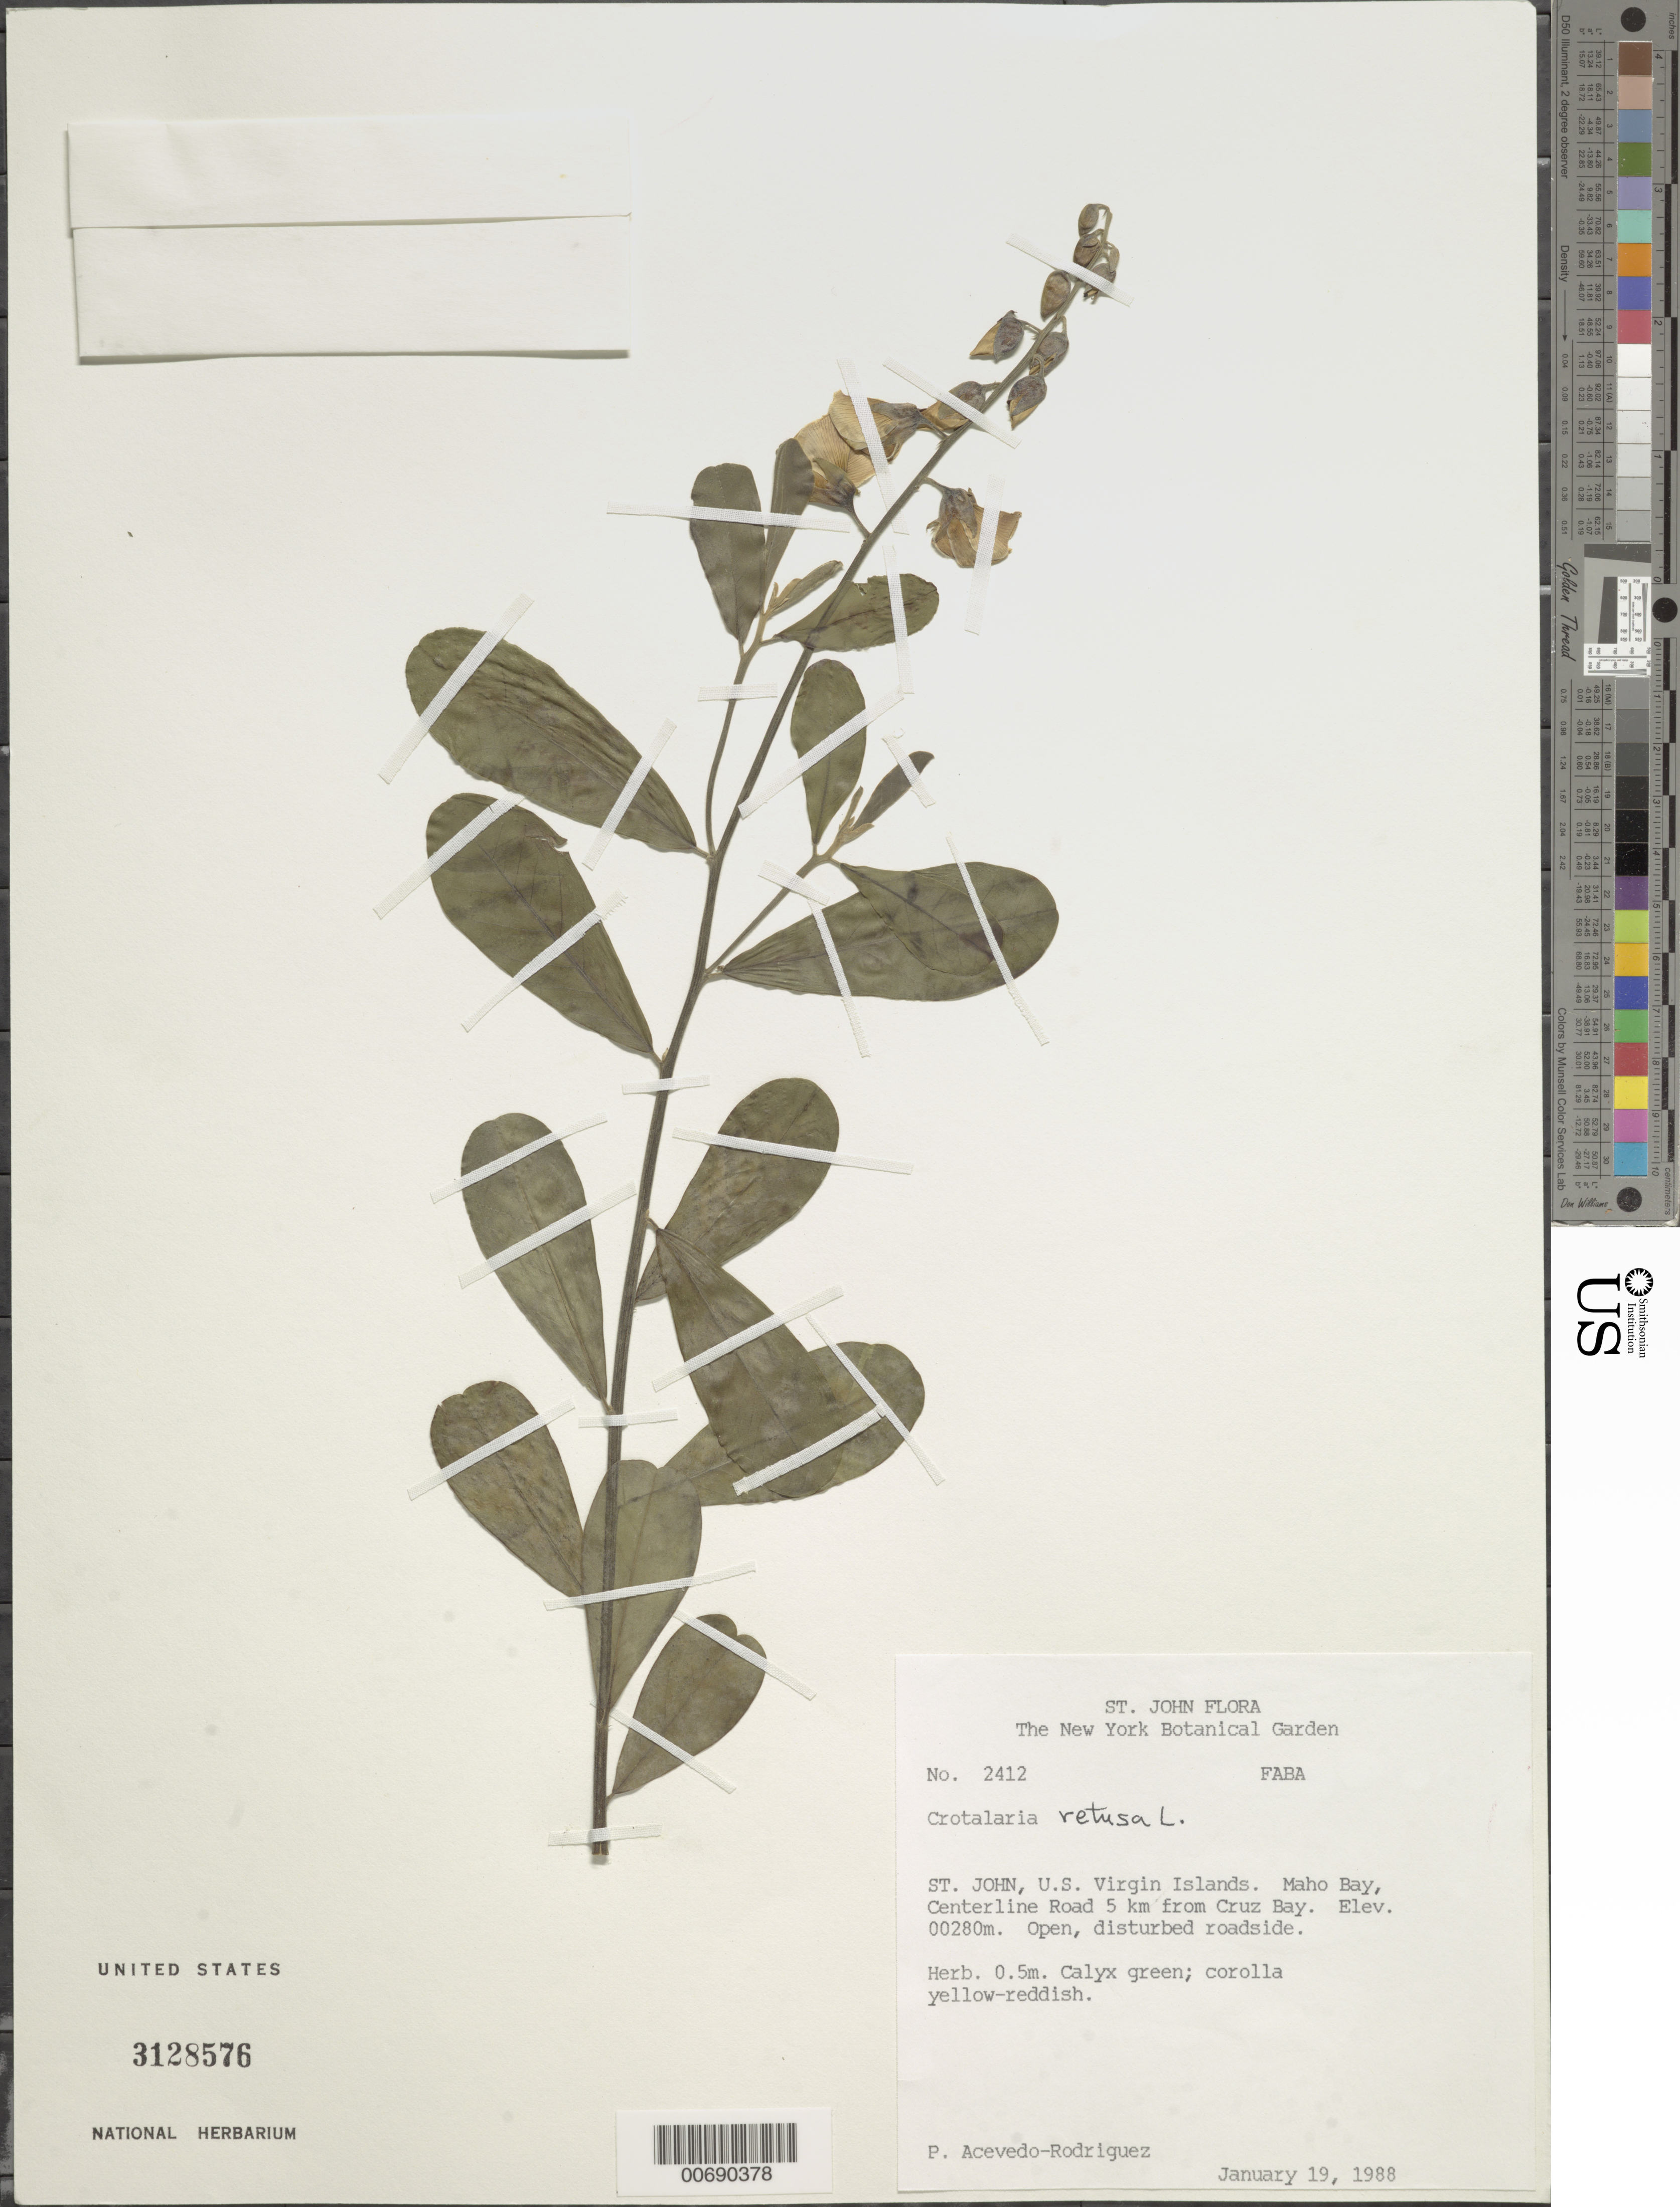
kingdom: Plantae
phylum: Tracheophyta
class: Magnoliopsida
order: Fabales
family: Fabaceae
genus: Crotalaria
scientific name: Crotalaria retusa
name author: L.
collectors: P. Acevedo-Rodr.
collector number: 2412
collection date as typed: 19 Jan 1988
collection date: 1988-01-19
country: U.S. Virgin Islands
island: St. John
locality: Maho Bay Quarter; Center Line Road 5 km from Cruz Bay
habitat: Open, disturbed roadside.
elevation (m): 280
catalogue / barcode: US 3128576